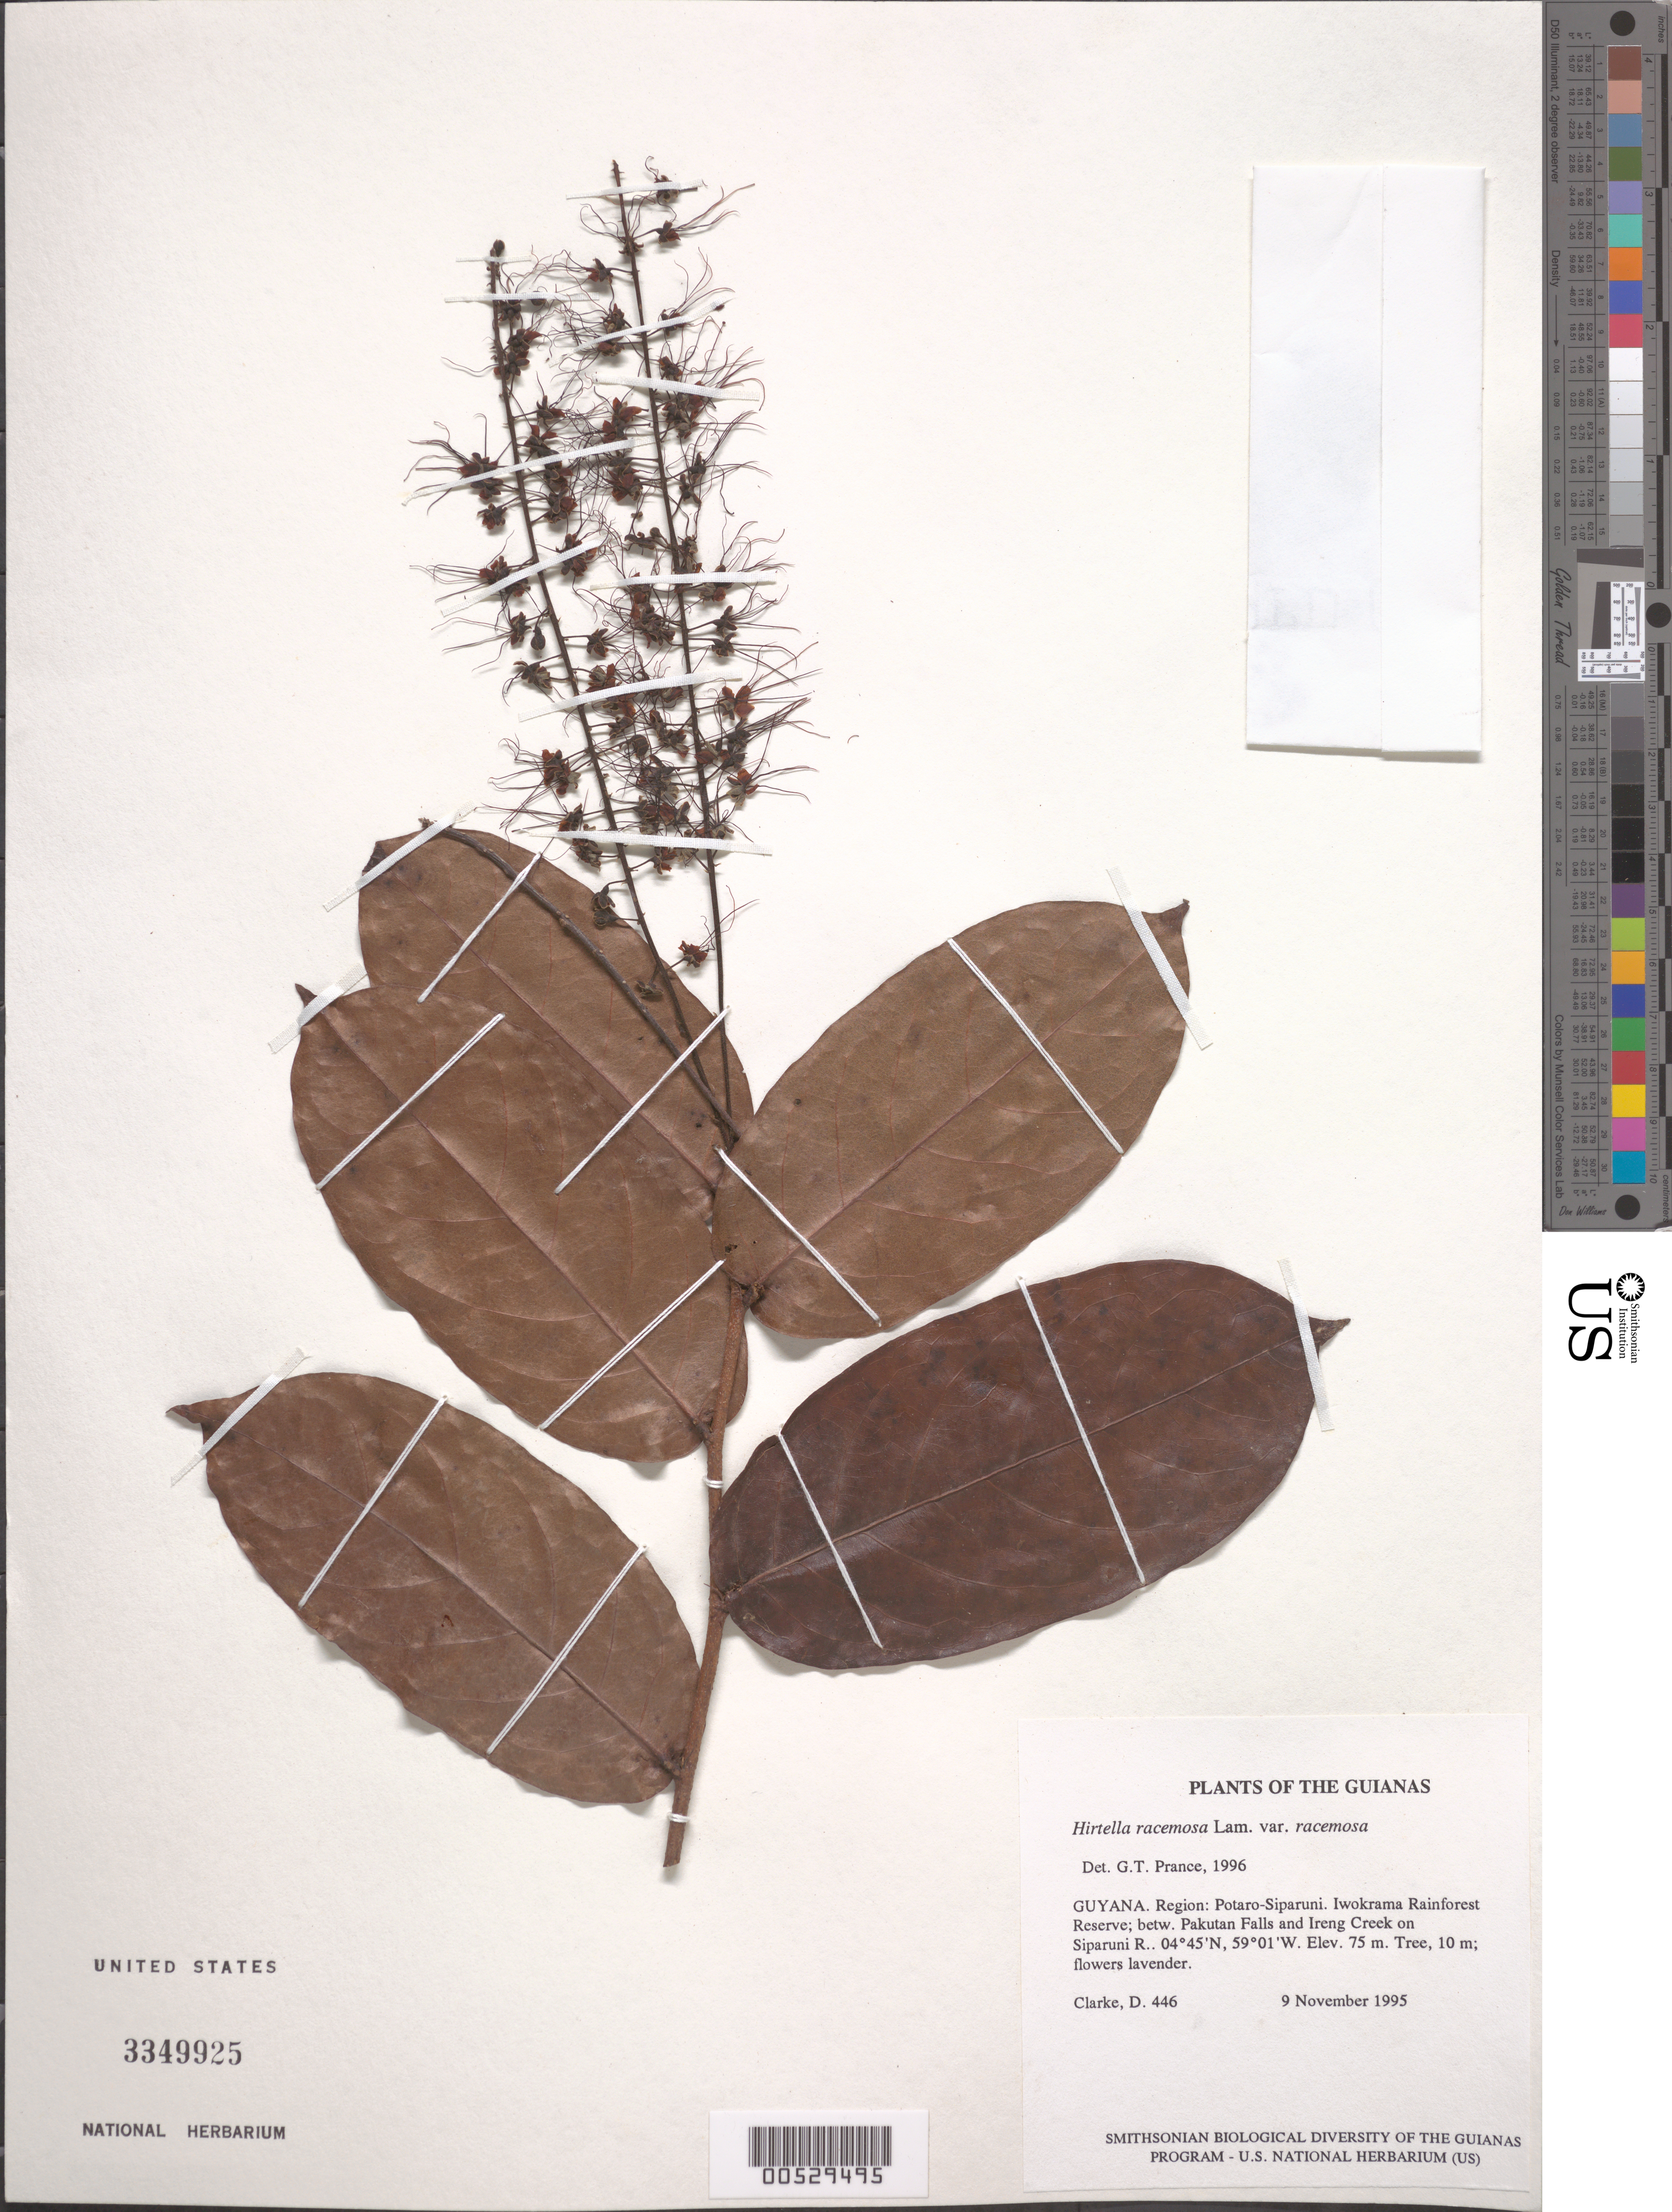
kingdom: Plantae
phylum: Tracheophyta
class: Magnoliopsida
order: Malpighiales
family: Chrysobalanaceae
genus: Hirtella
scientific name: Hirtella racemosa var. racemosa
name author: Lam.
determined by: Prance, G. T.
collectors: H. D. Clarke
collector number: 446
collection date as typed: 9 November 1995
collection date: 1995-11-09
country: Guyana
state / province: Potaro-Siparuni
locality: Iwokrama Rainforest Reserve; betw. Pakutau Falls and Ireng Creek on Siparuni R.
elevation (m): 75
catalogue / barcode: US 3349925